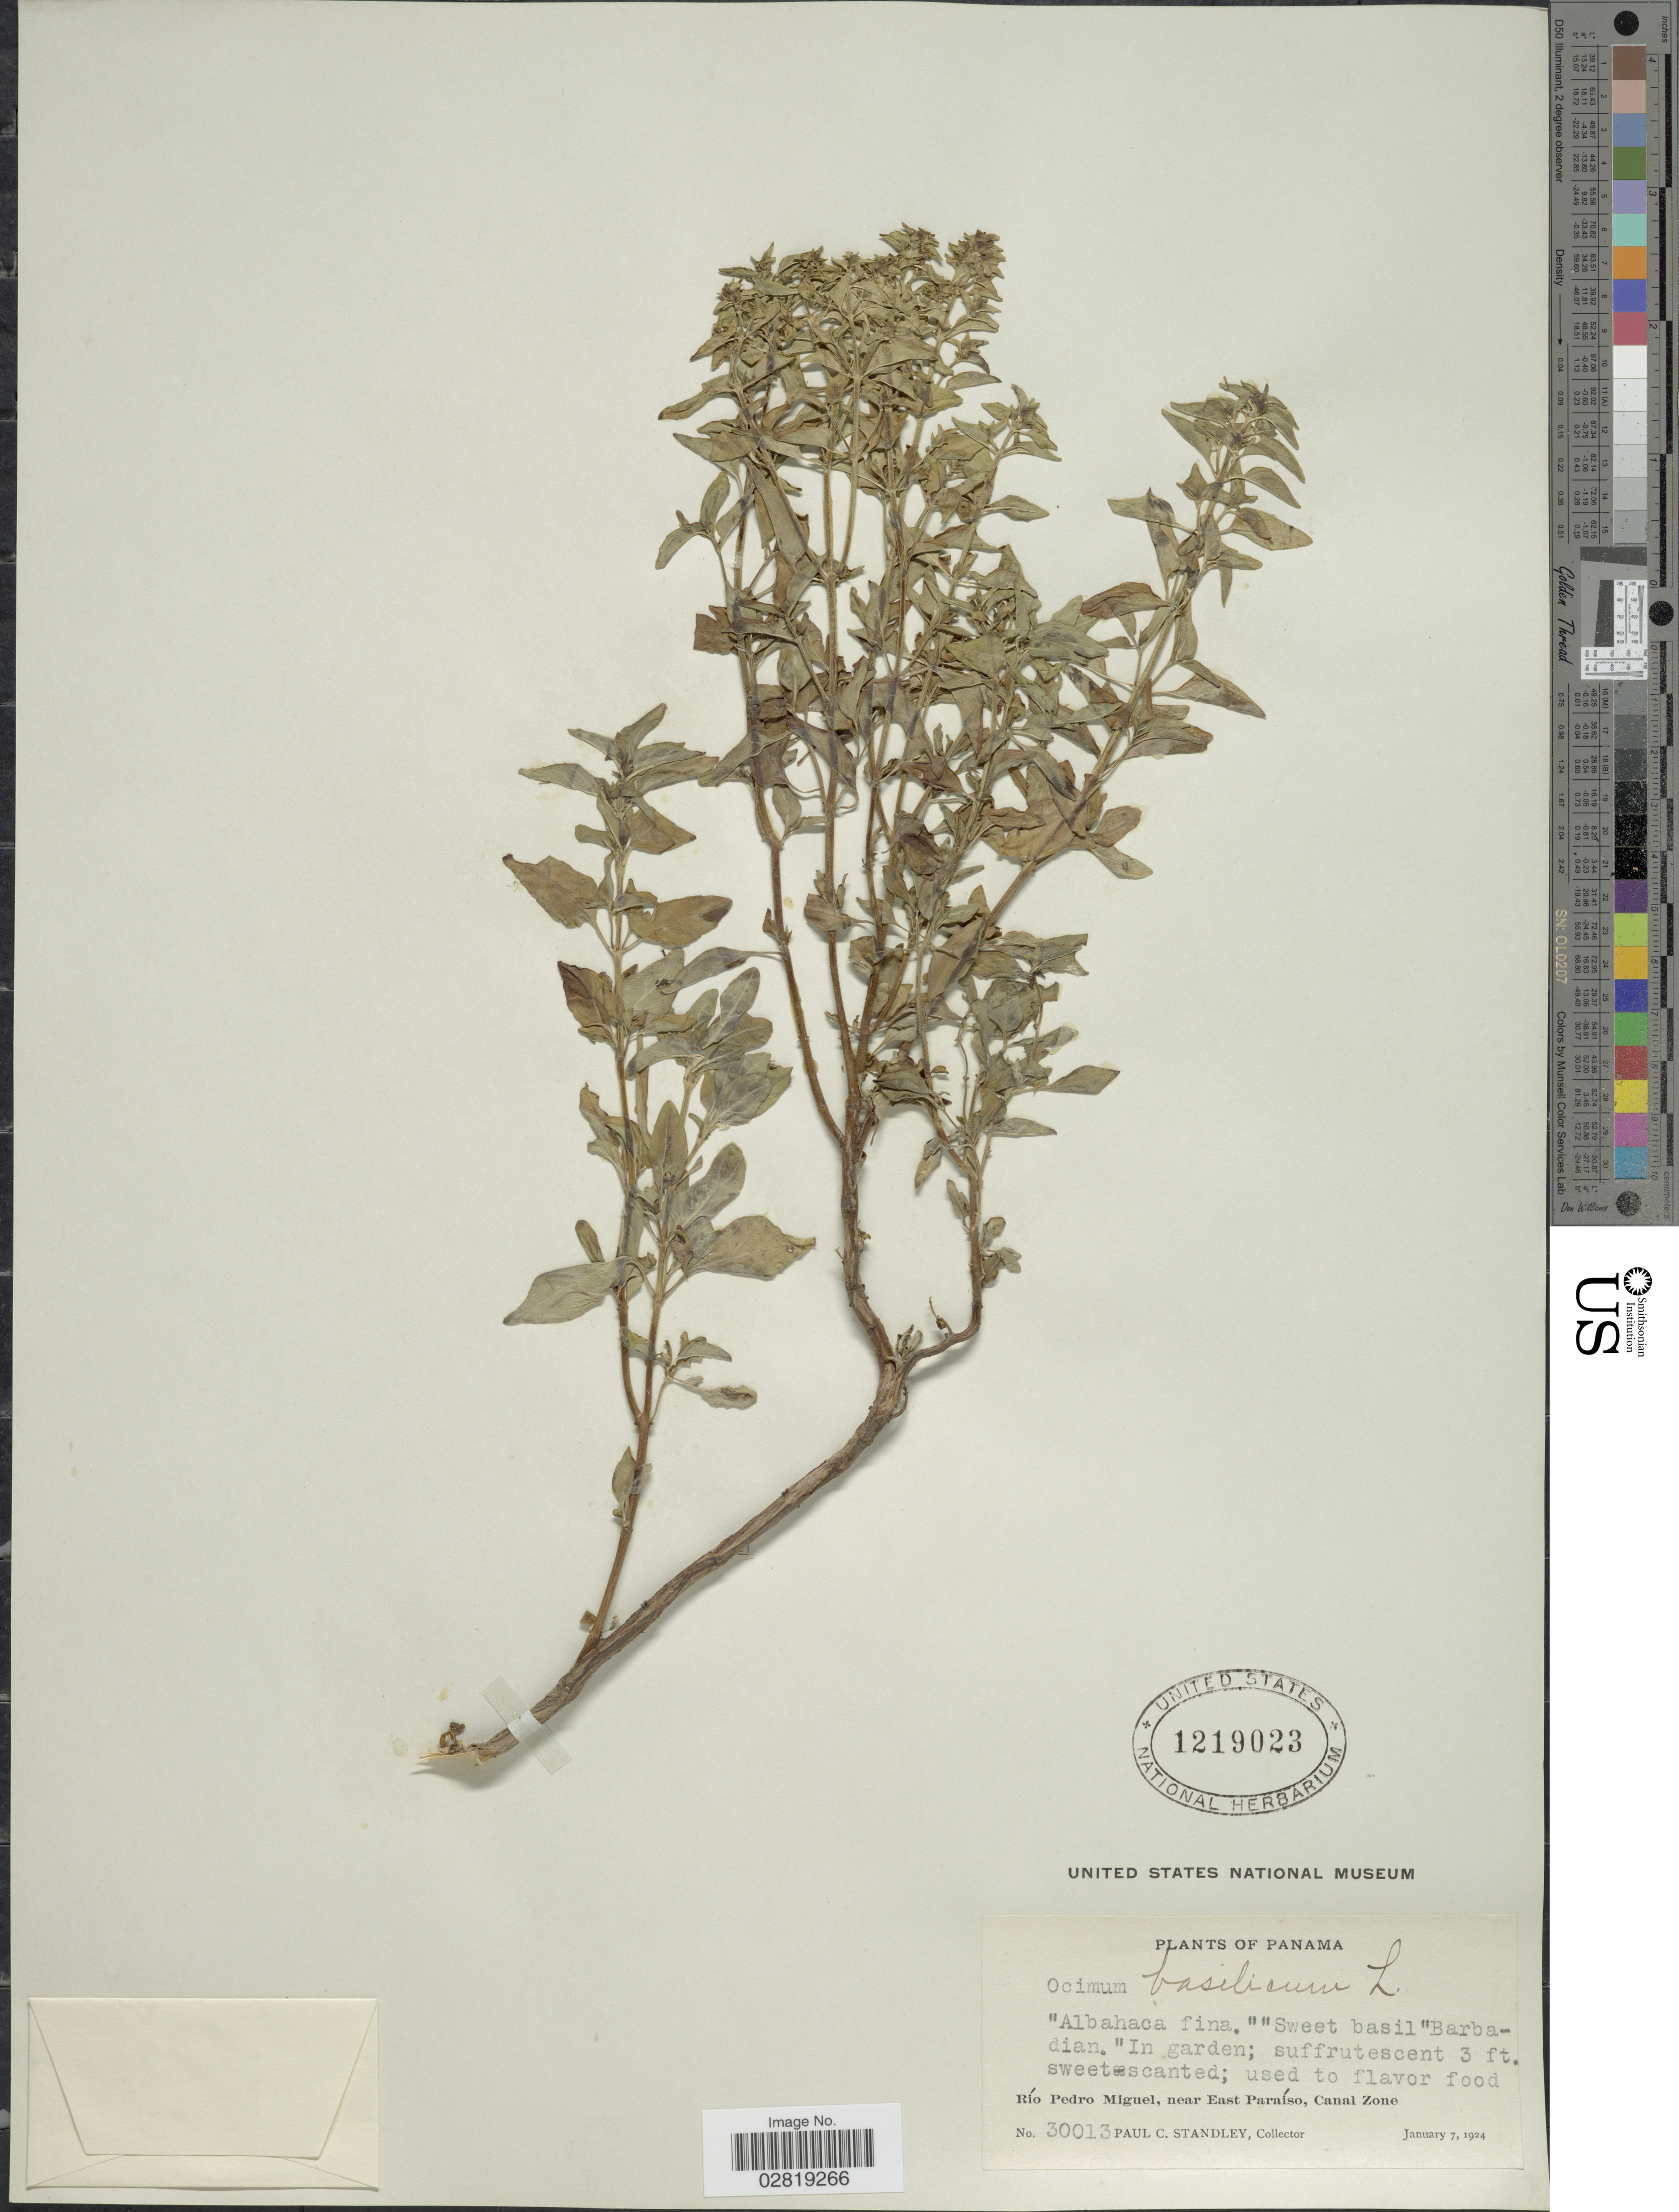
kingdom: Plantae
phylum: Tracheophyta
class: Magnoliopsida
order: Lamiales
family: Lamiaceae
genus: Ocimum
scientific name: Ocimum basilicum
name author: L.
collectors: P. C. Standley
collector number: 30013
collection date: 1924-01-07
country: Panama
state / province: Colón / Panamá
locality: Río Pedro Miguel, near East Paraíso, Canal Zone.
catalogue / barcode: US 1219023